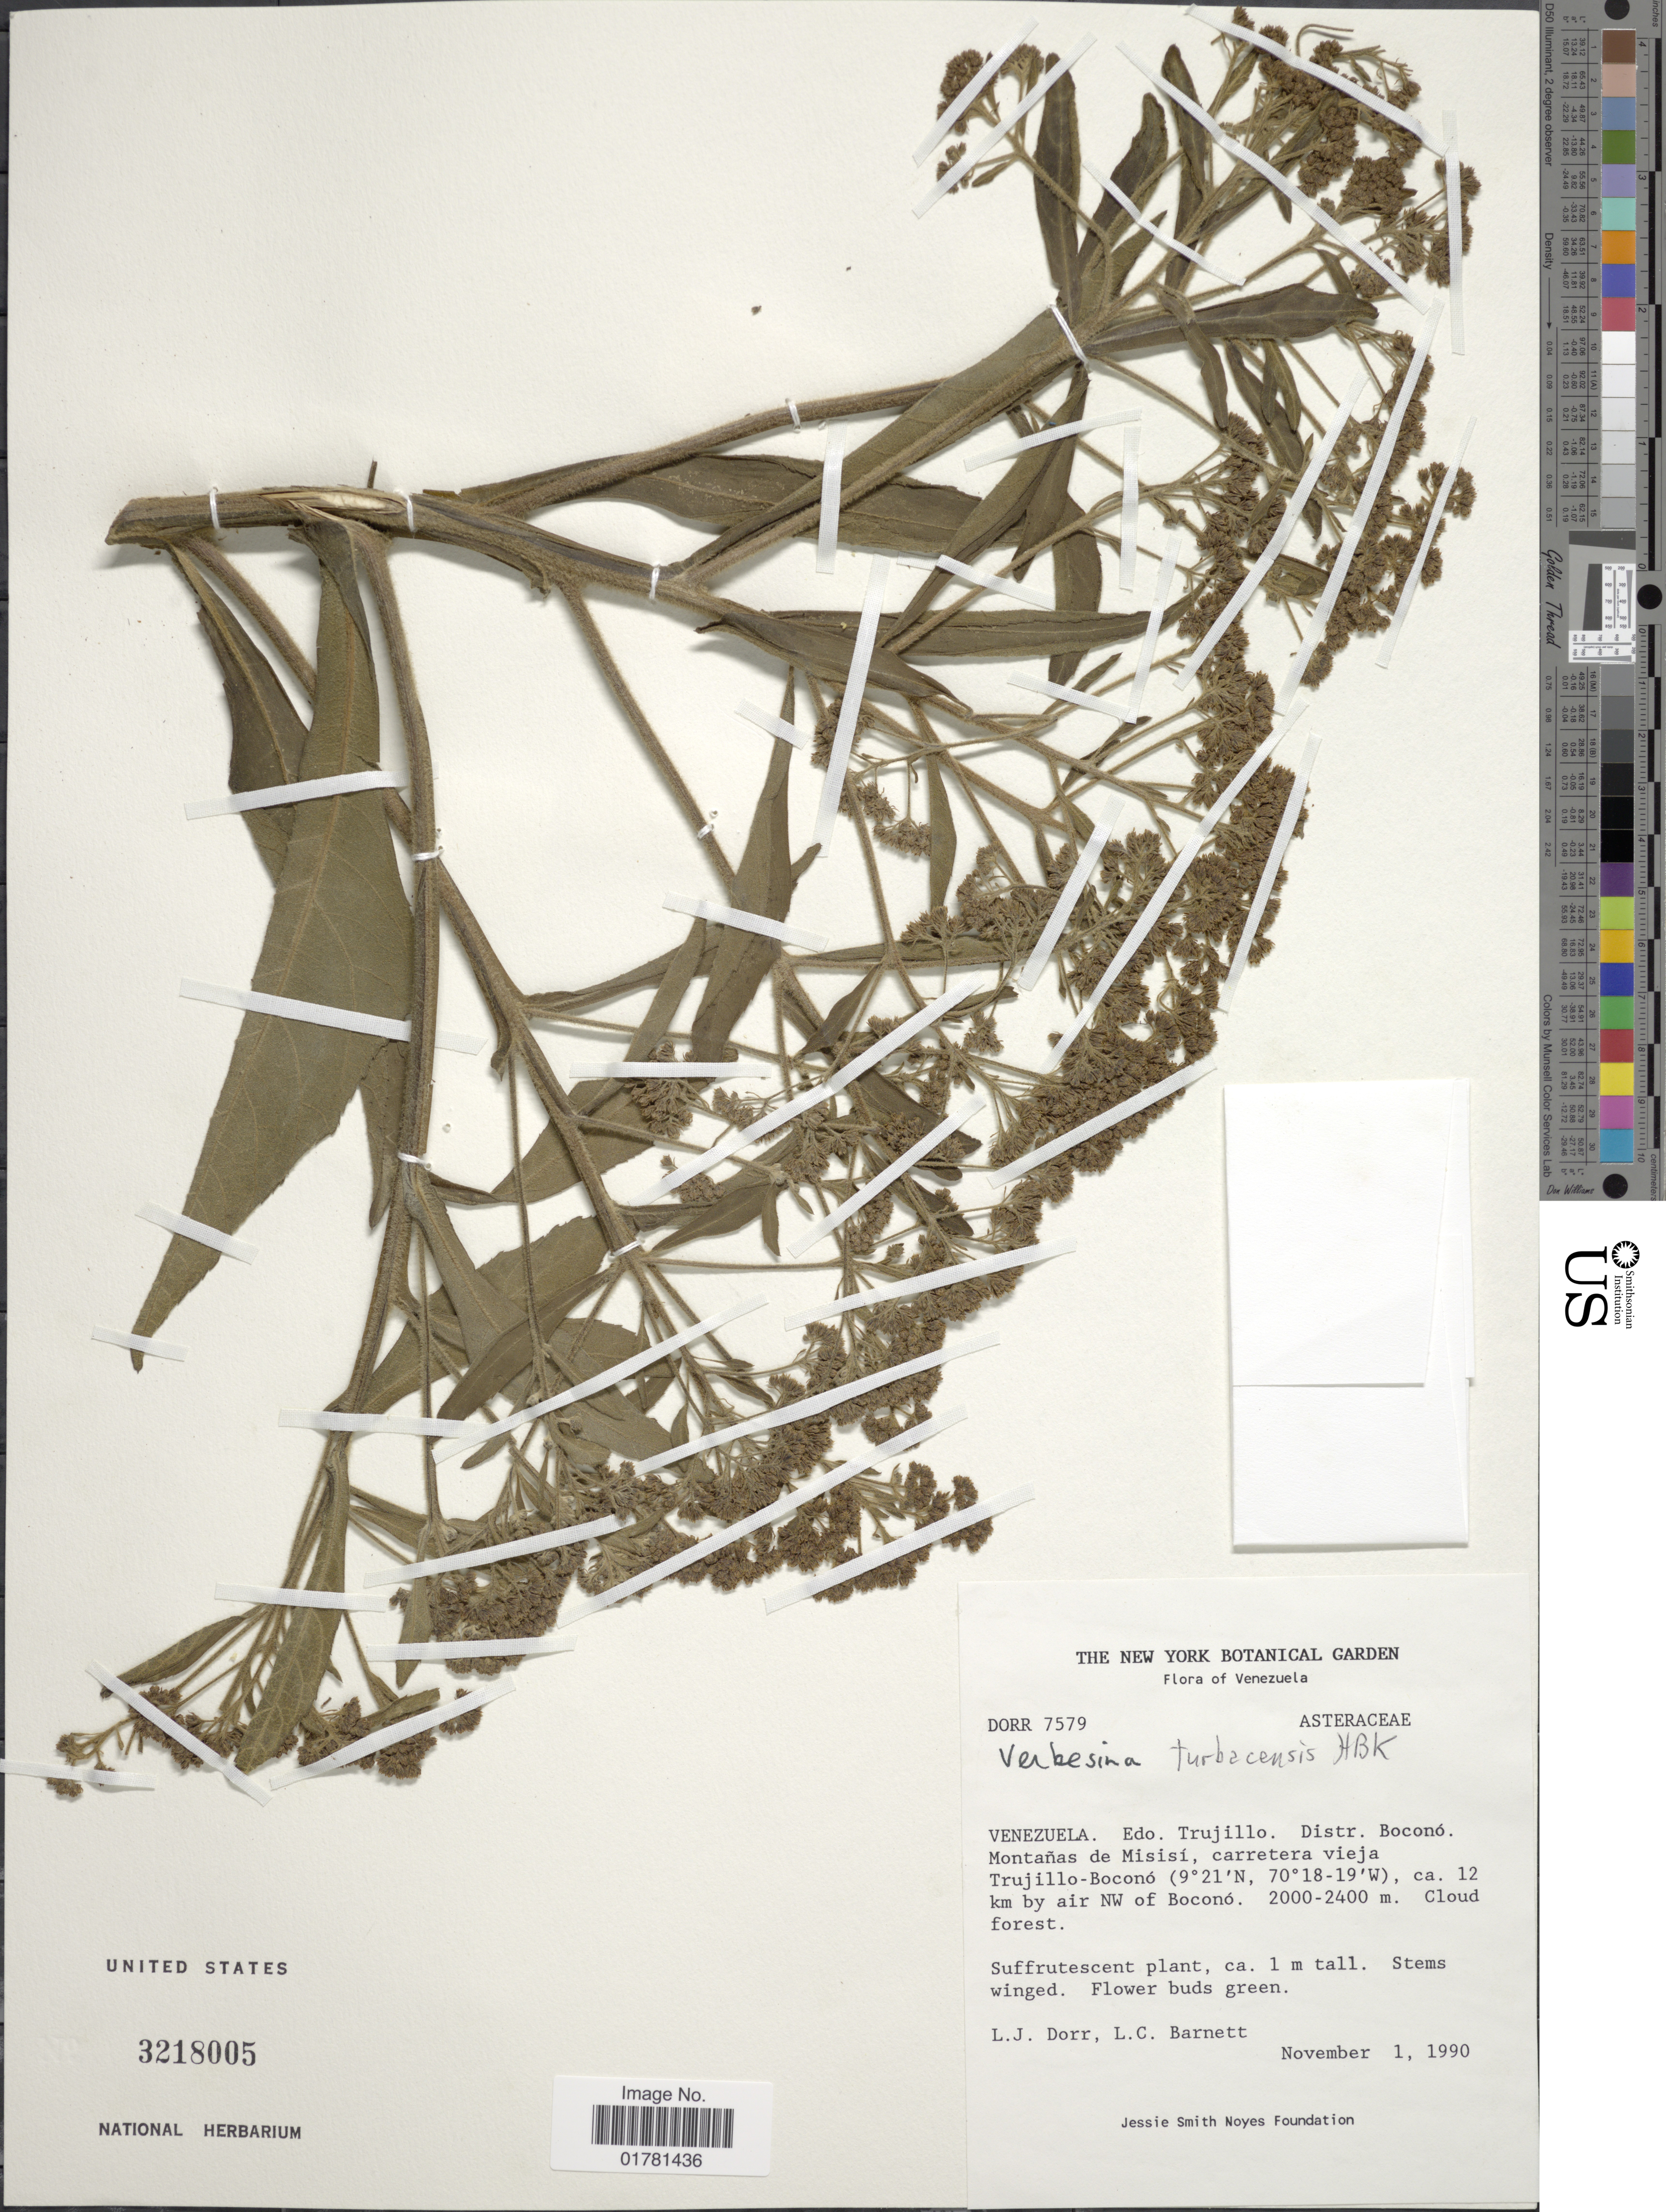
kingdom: Plantae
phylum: Tracheophyta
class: Magnoliopsida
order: Asterales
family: Asteraceae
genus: Verbesina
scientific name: Verbesina turbacensis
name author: Kunth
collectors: L. J. Dorr & L. C. Barnett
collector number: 7579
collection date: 1990-11-01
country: Venezuela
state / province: Trujillo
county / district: Boconó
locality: Montañas de Misisí, carretera vieja Trujillo-Boconó, ca. 12 km by air NW of Boconó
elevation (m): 2000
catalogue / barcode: US 3218005